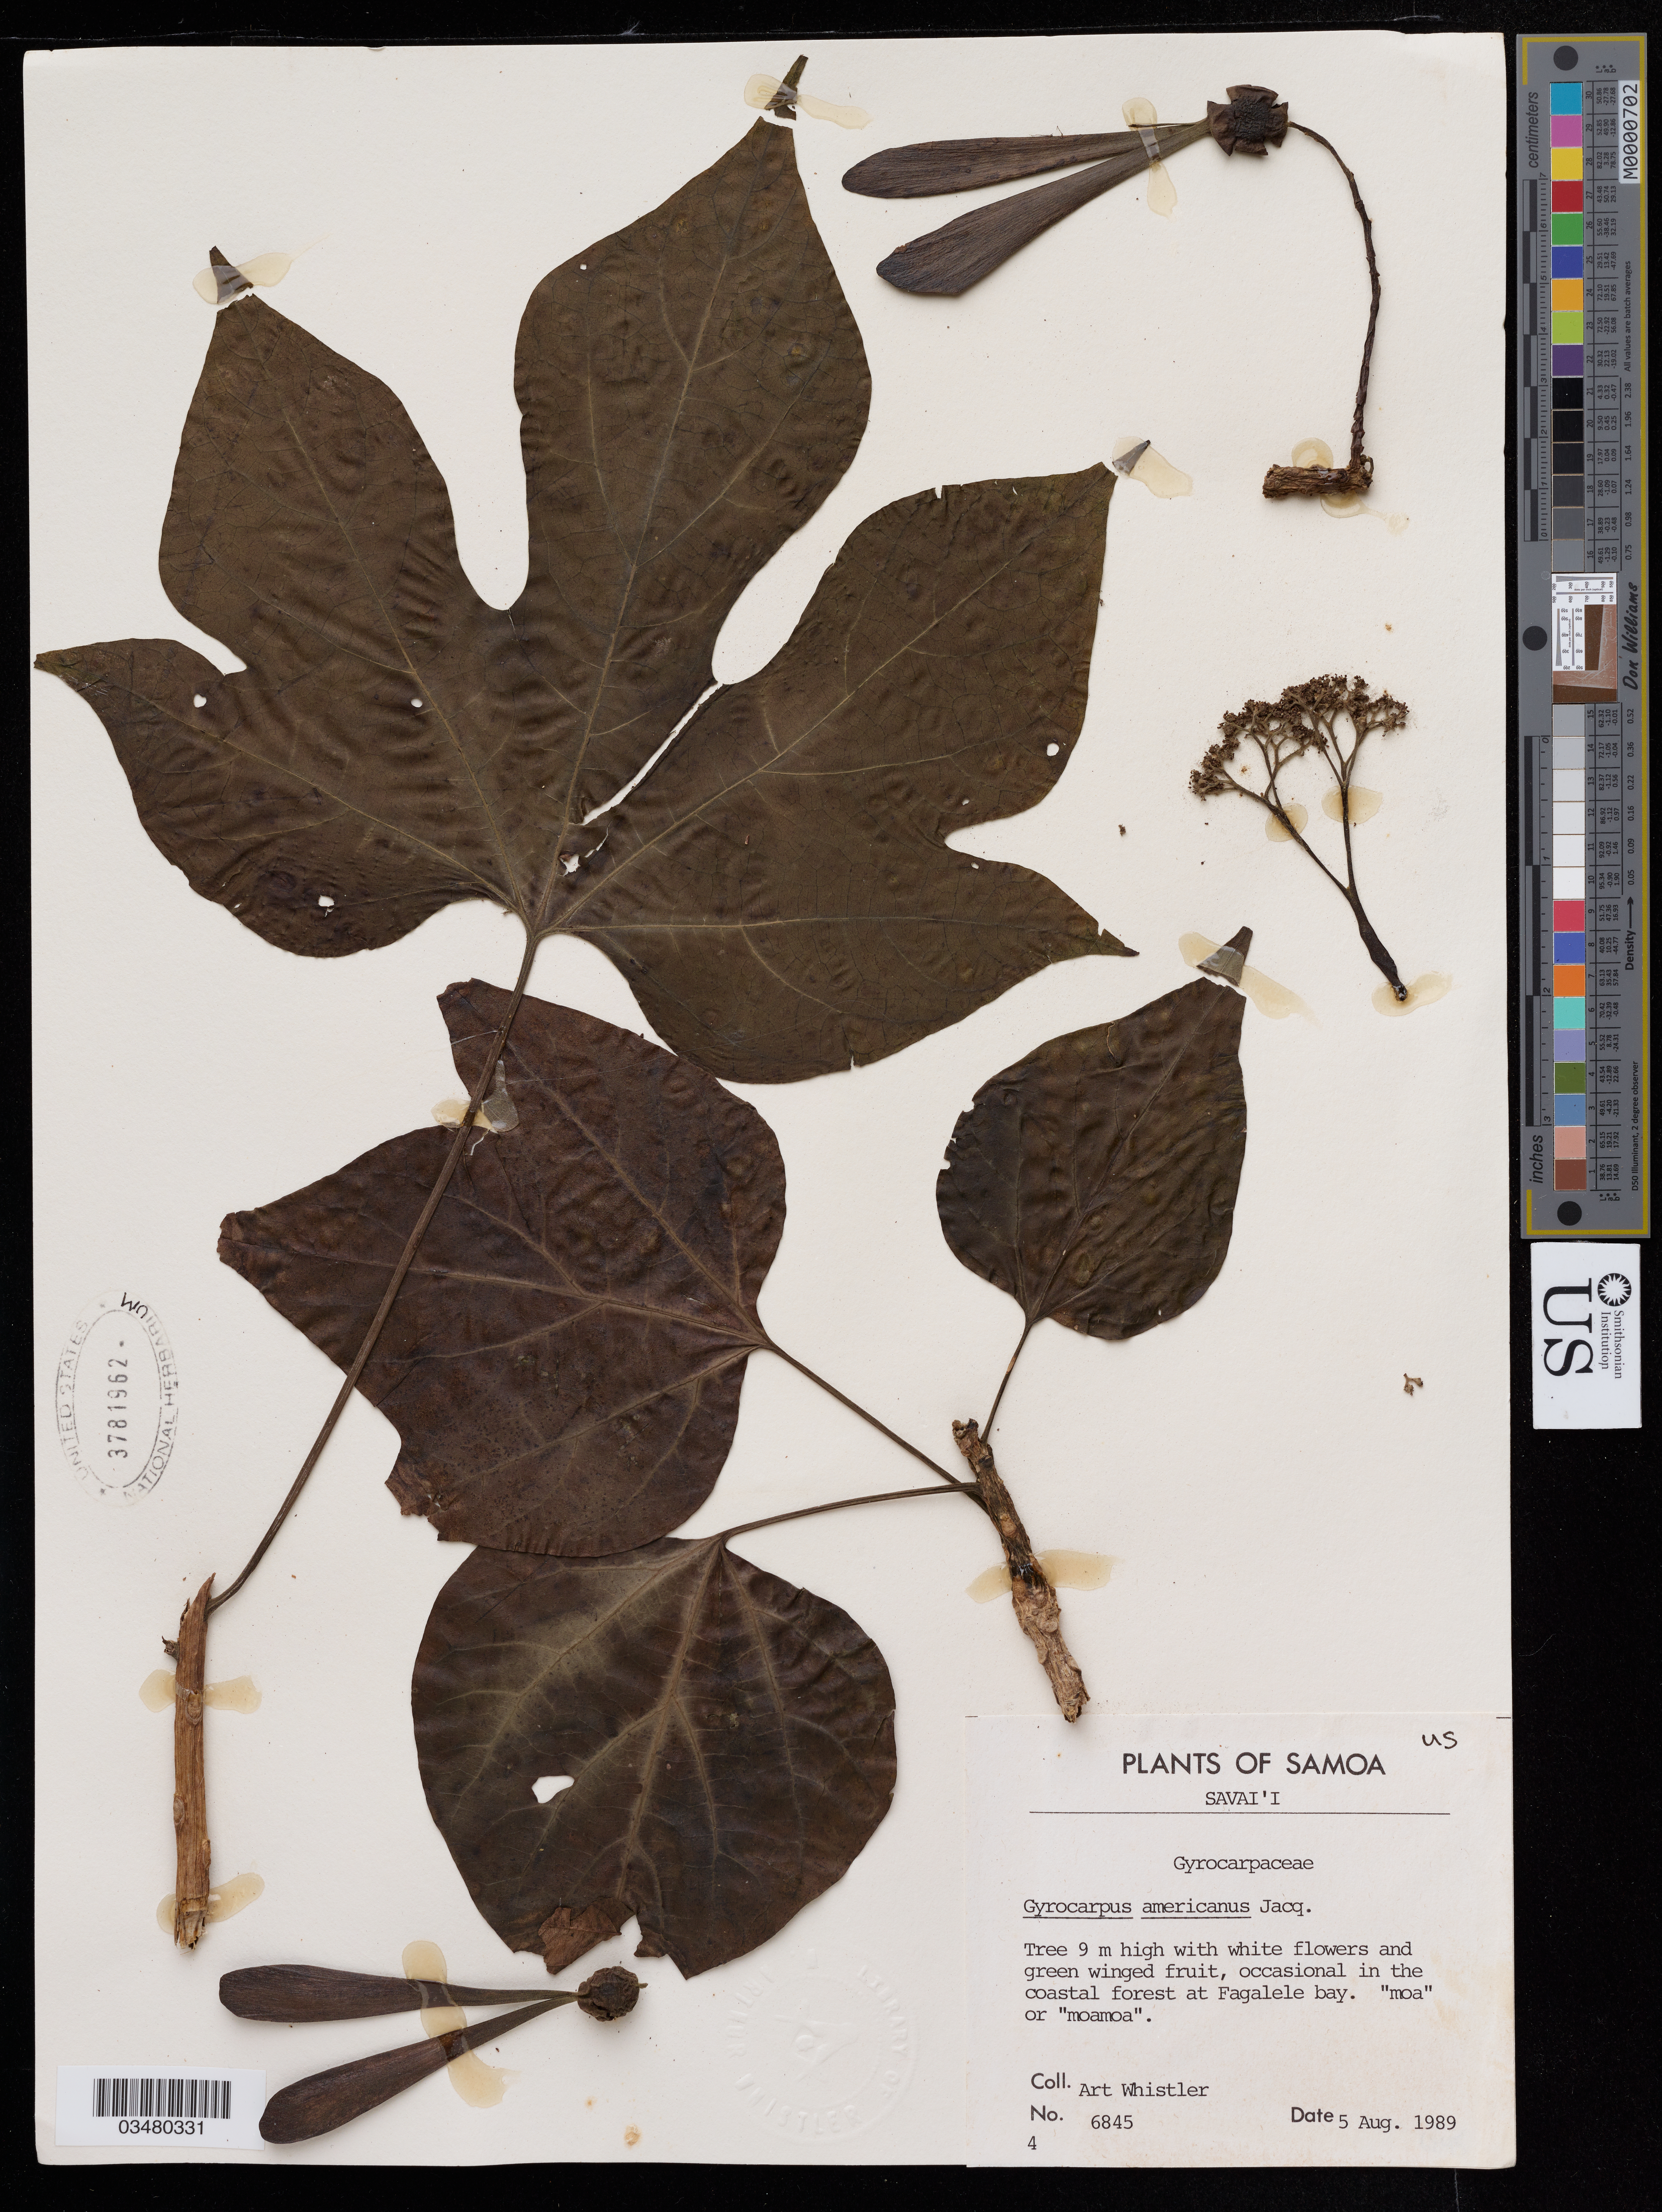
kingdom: Plantae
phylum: Tracheophyta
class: Magnoliopsida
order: Laurales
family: Hernandiaceae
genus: Gyrocarpus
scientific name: Gyrocarpus americanus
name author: Jacq.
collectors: A. Whistler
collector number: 6845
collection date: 1989-08-05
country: Samoa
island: Savaii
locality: Fagalele Bay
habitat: Coastal forest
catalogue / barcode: US 3781962